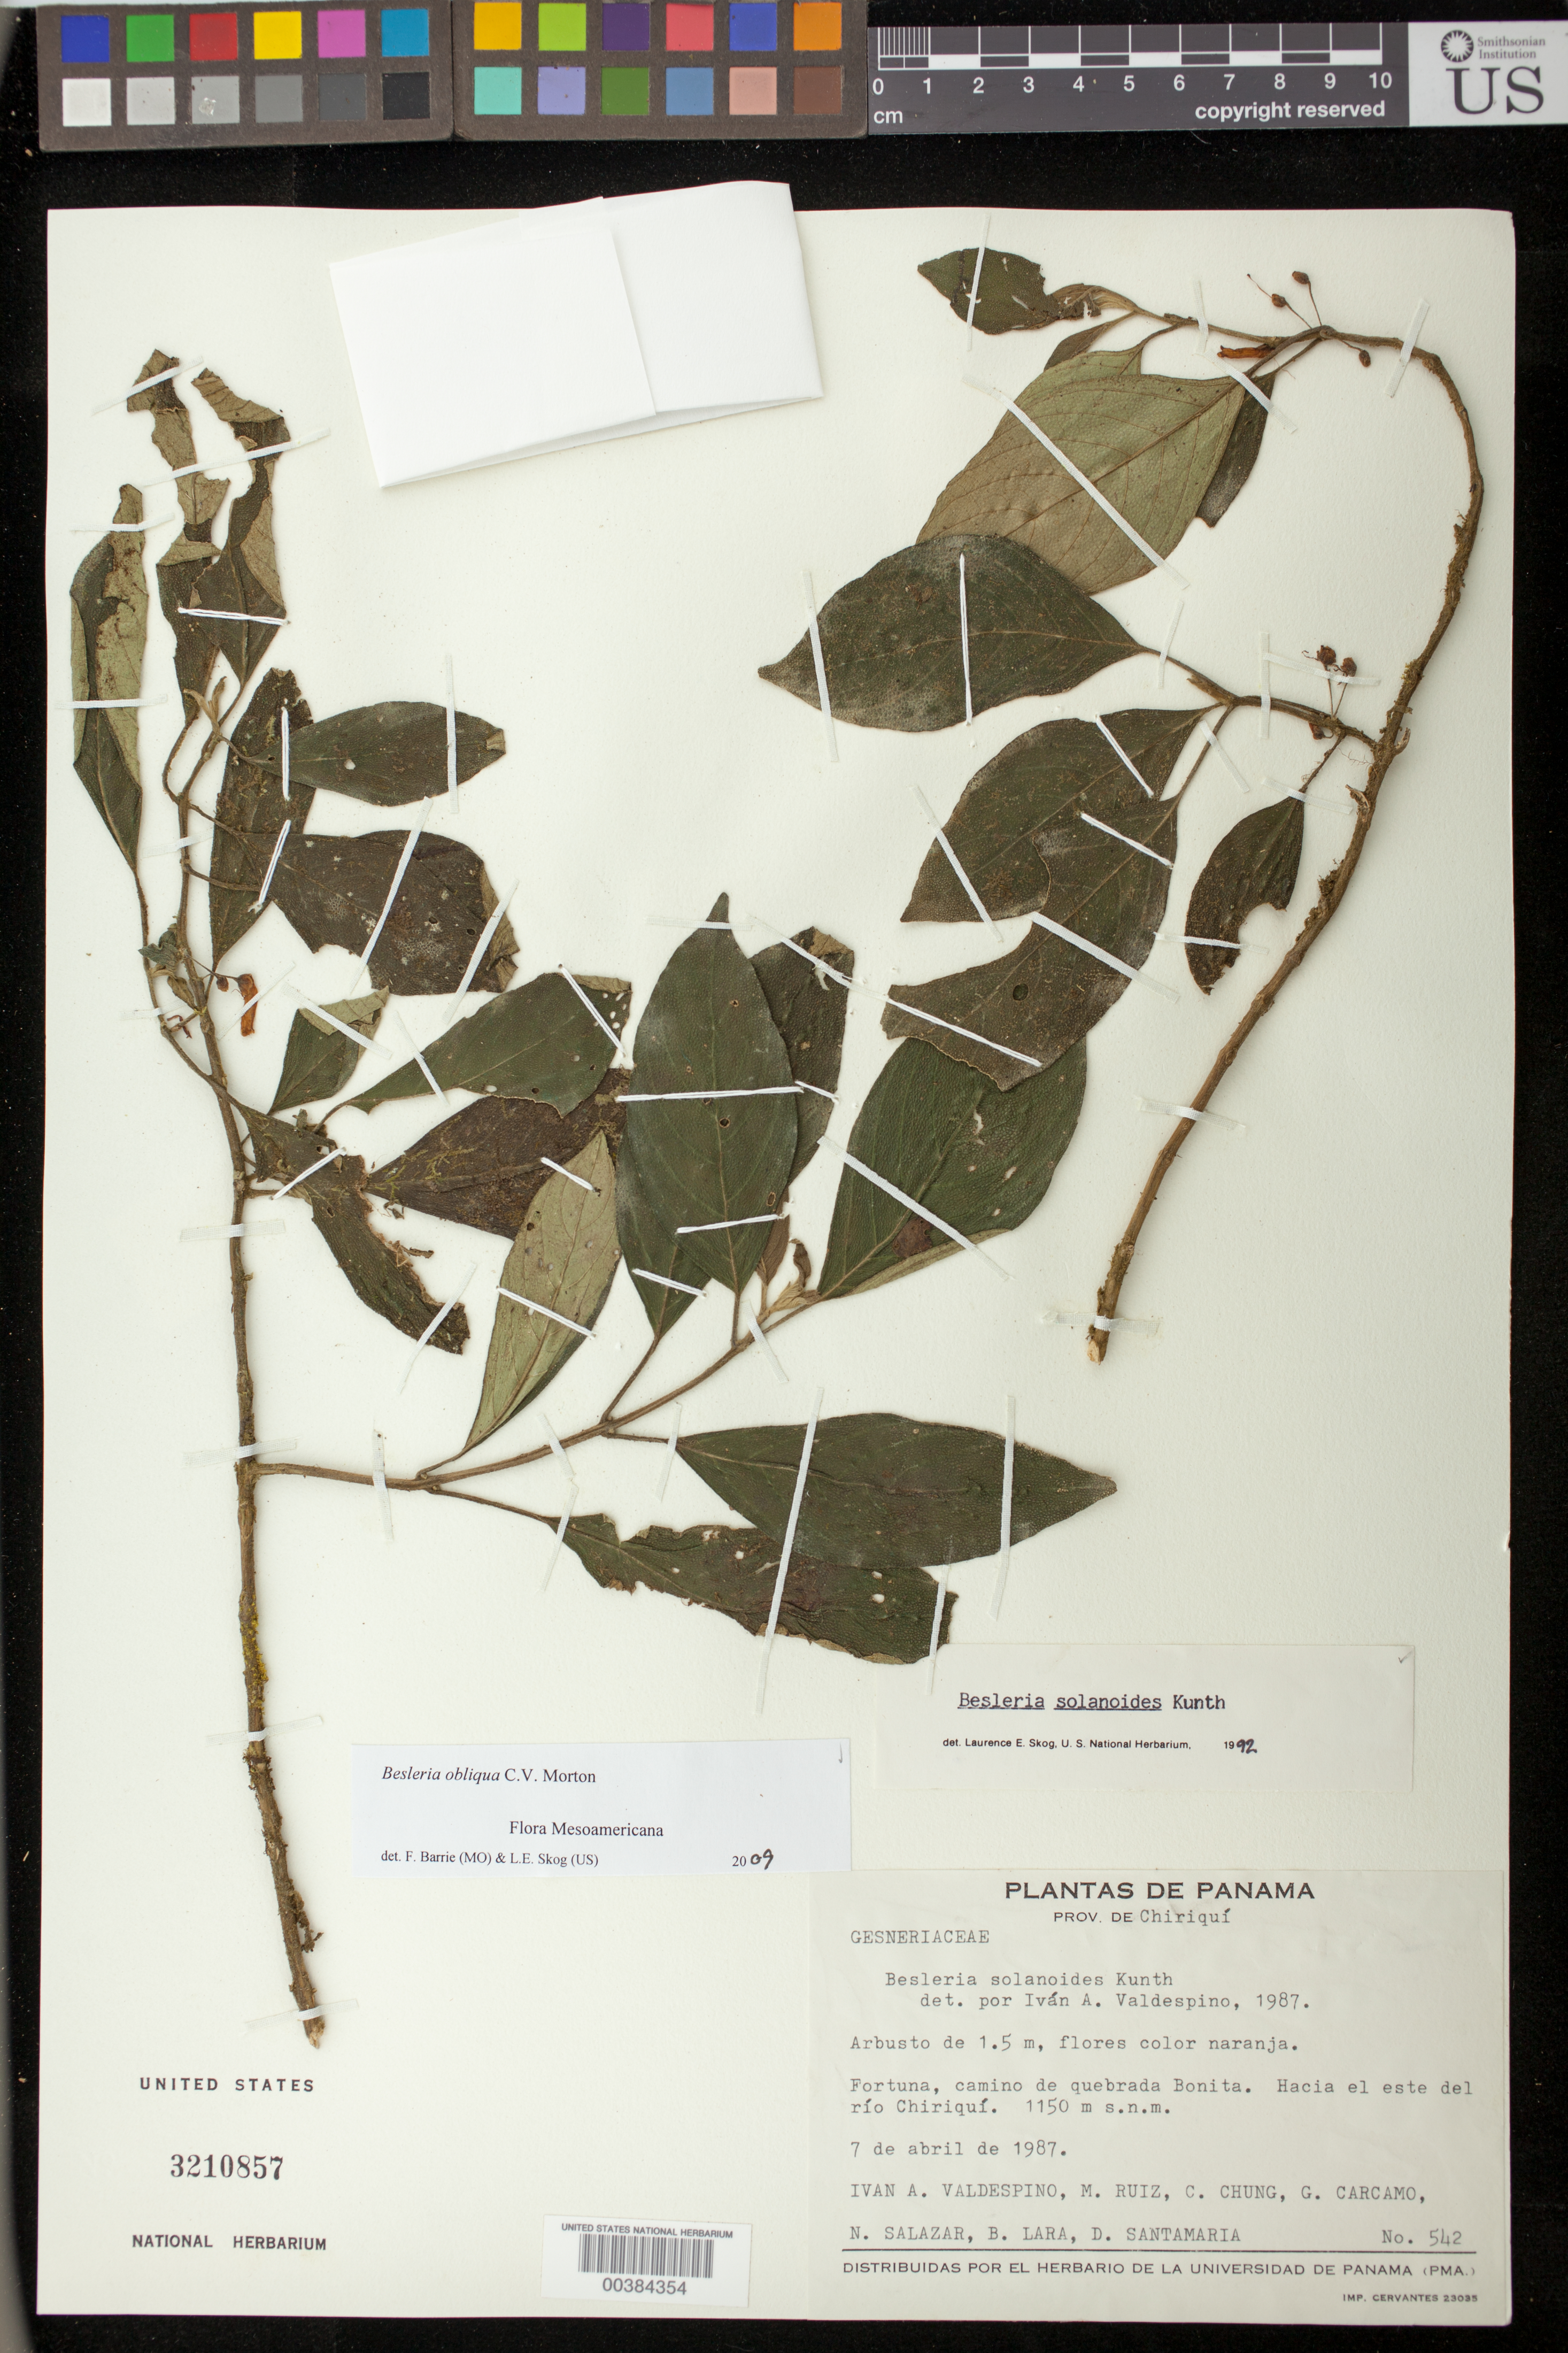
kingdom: Plantae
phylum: Tracheophyta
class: Magnoliopsida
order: Lamiales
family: Gesneriaceae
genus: Besleria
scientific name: Besleria obliqua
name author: C.V. Morton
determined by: Barrie, F. R.; Skog, Laurence E.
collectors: I. A. Valdespino, M. Ruiz, C. Chung, G. Carcamo, N. Salazar & et al.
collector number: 542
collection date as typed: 07 Apr 1987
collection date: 1987-04-07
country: Panama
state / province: Chiriquí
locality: Fortuna, camino de quebrada Bonita. Hacia el este del río Chiriquí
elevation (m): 1150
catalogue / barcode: US 3210857